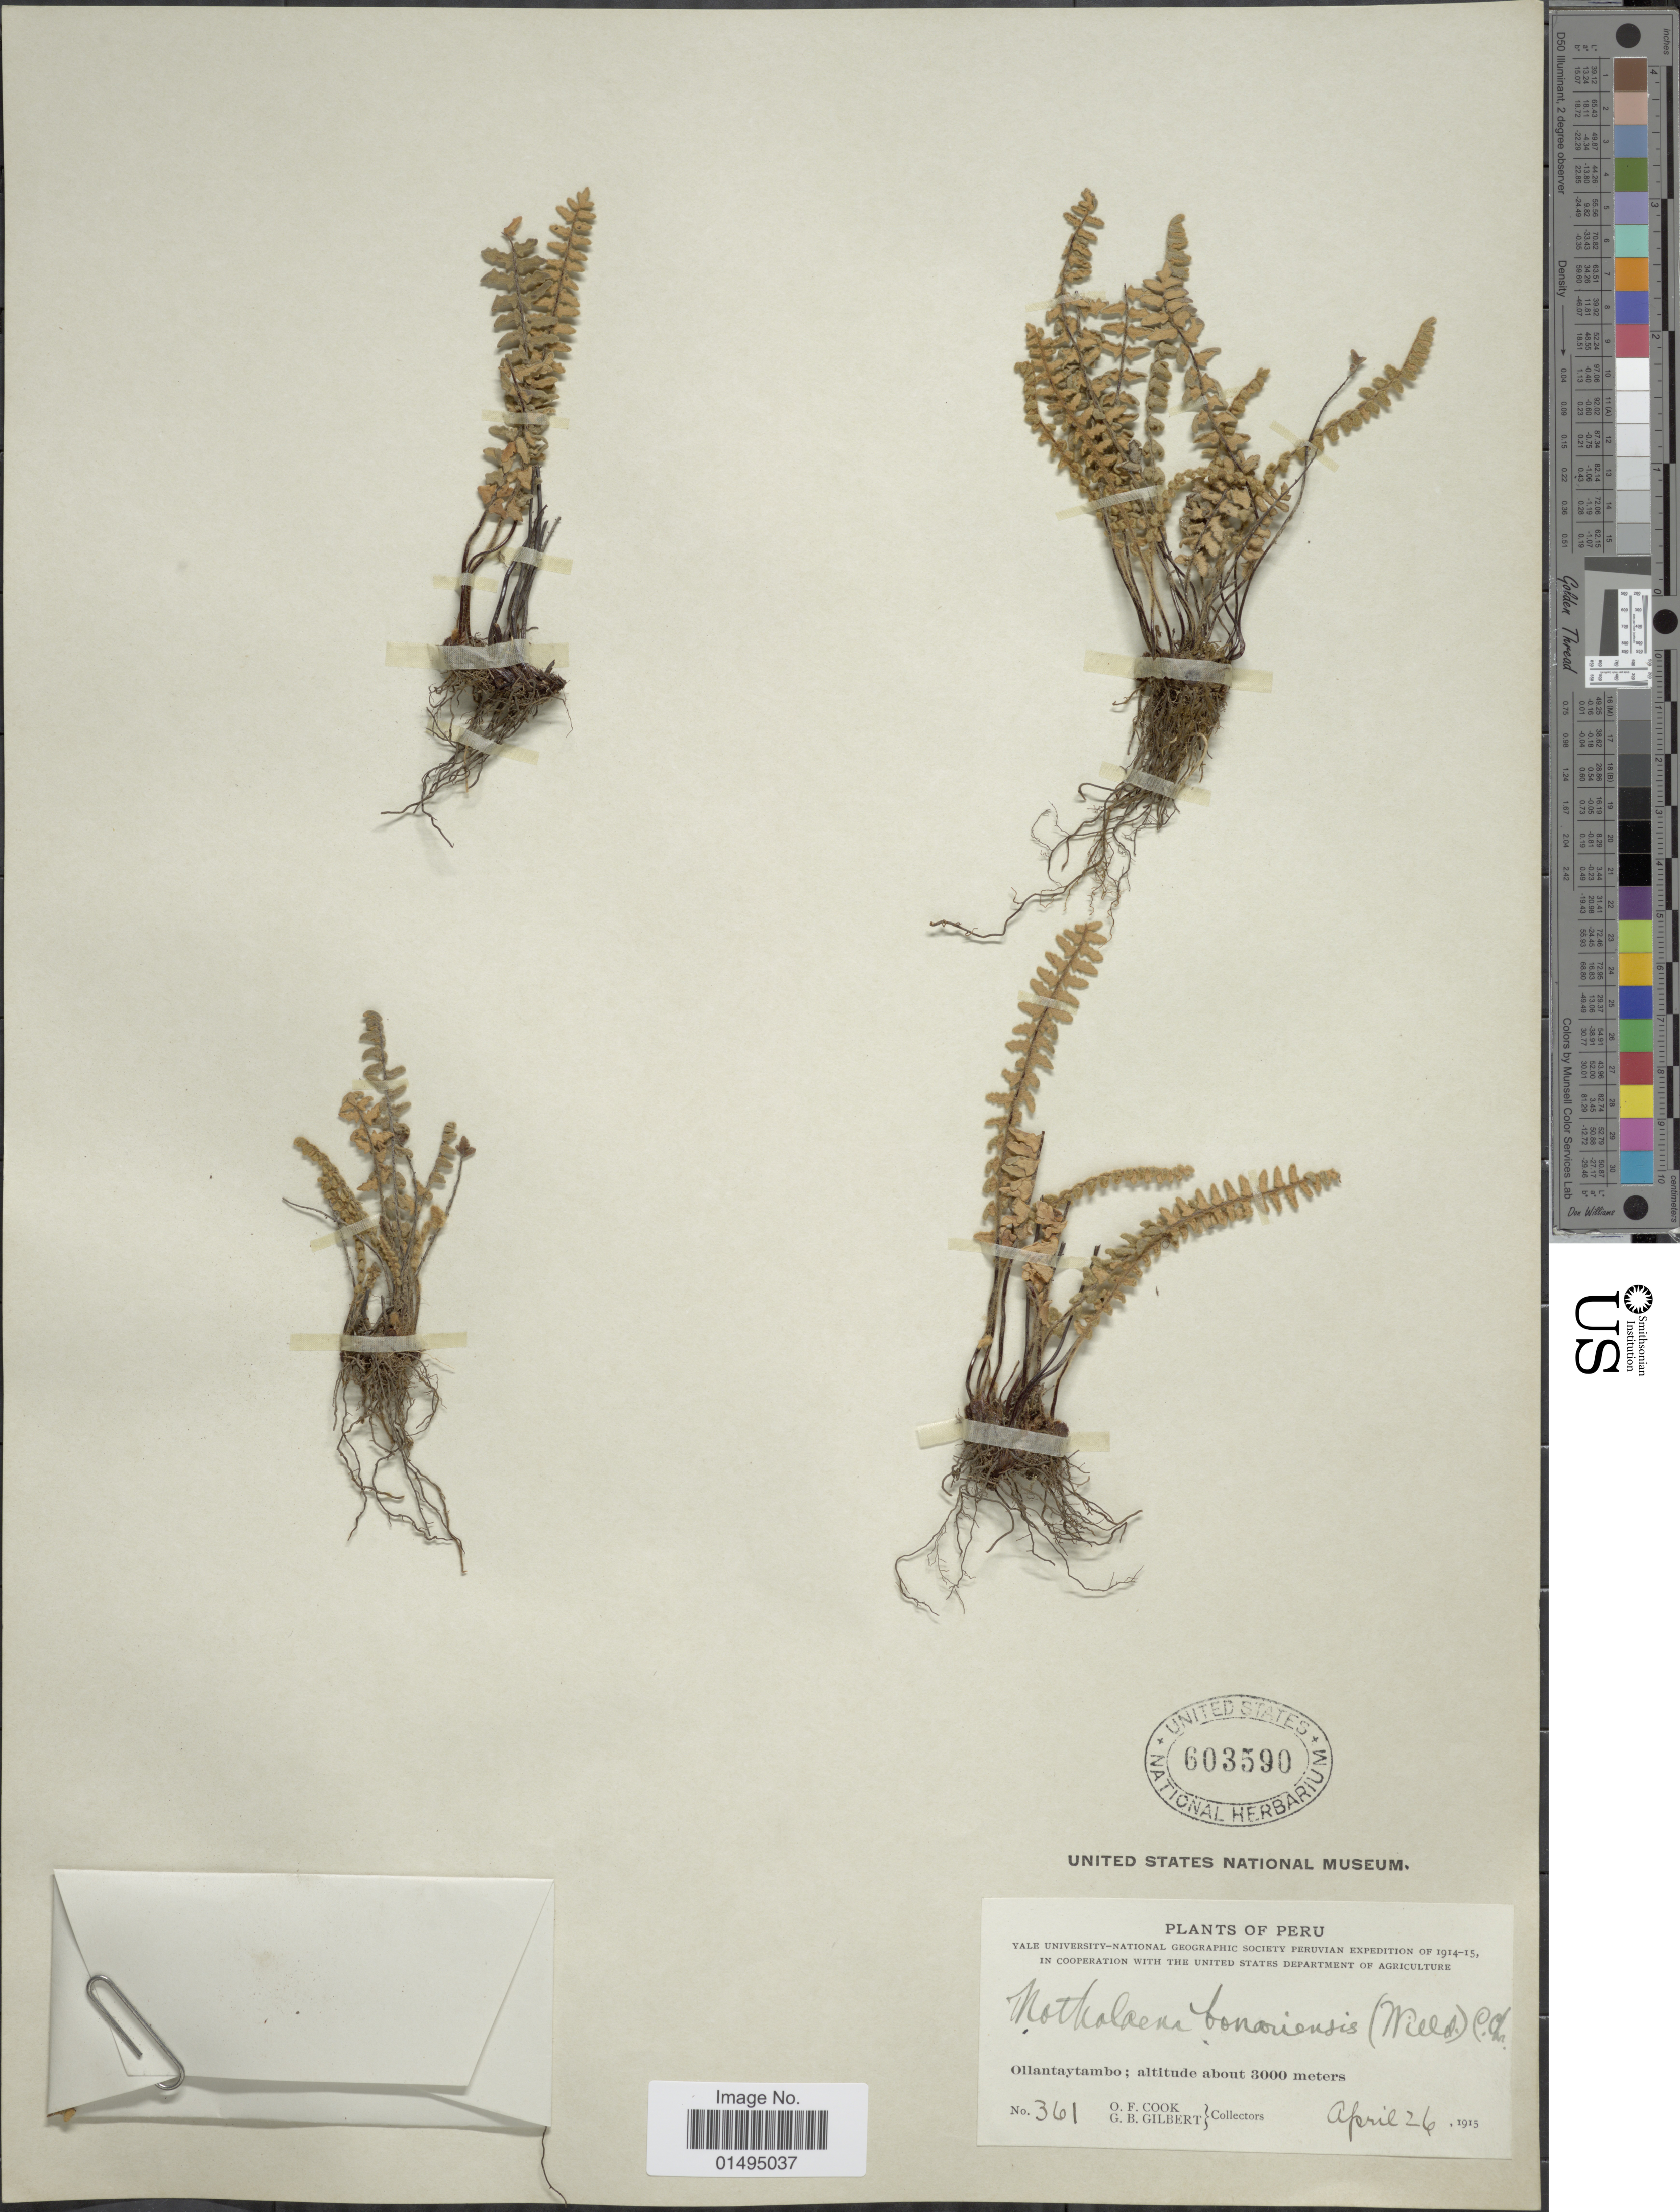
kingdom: Plantae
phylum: Tracheophyta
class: Polypodiopsida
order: Polypodiales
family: Pteridaceae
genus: Myriopteris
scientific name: Myriopteris aurea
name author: (Poir.) Grusz & Windham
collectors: O. F. Cook & G. B. Gilbert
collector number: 361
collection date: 1915-04-26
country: Peru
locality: Peru, Ollantaytambo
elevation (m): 3000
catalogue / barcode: US 603590